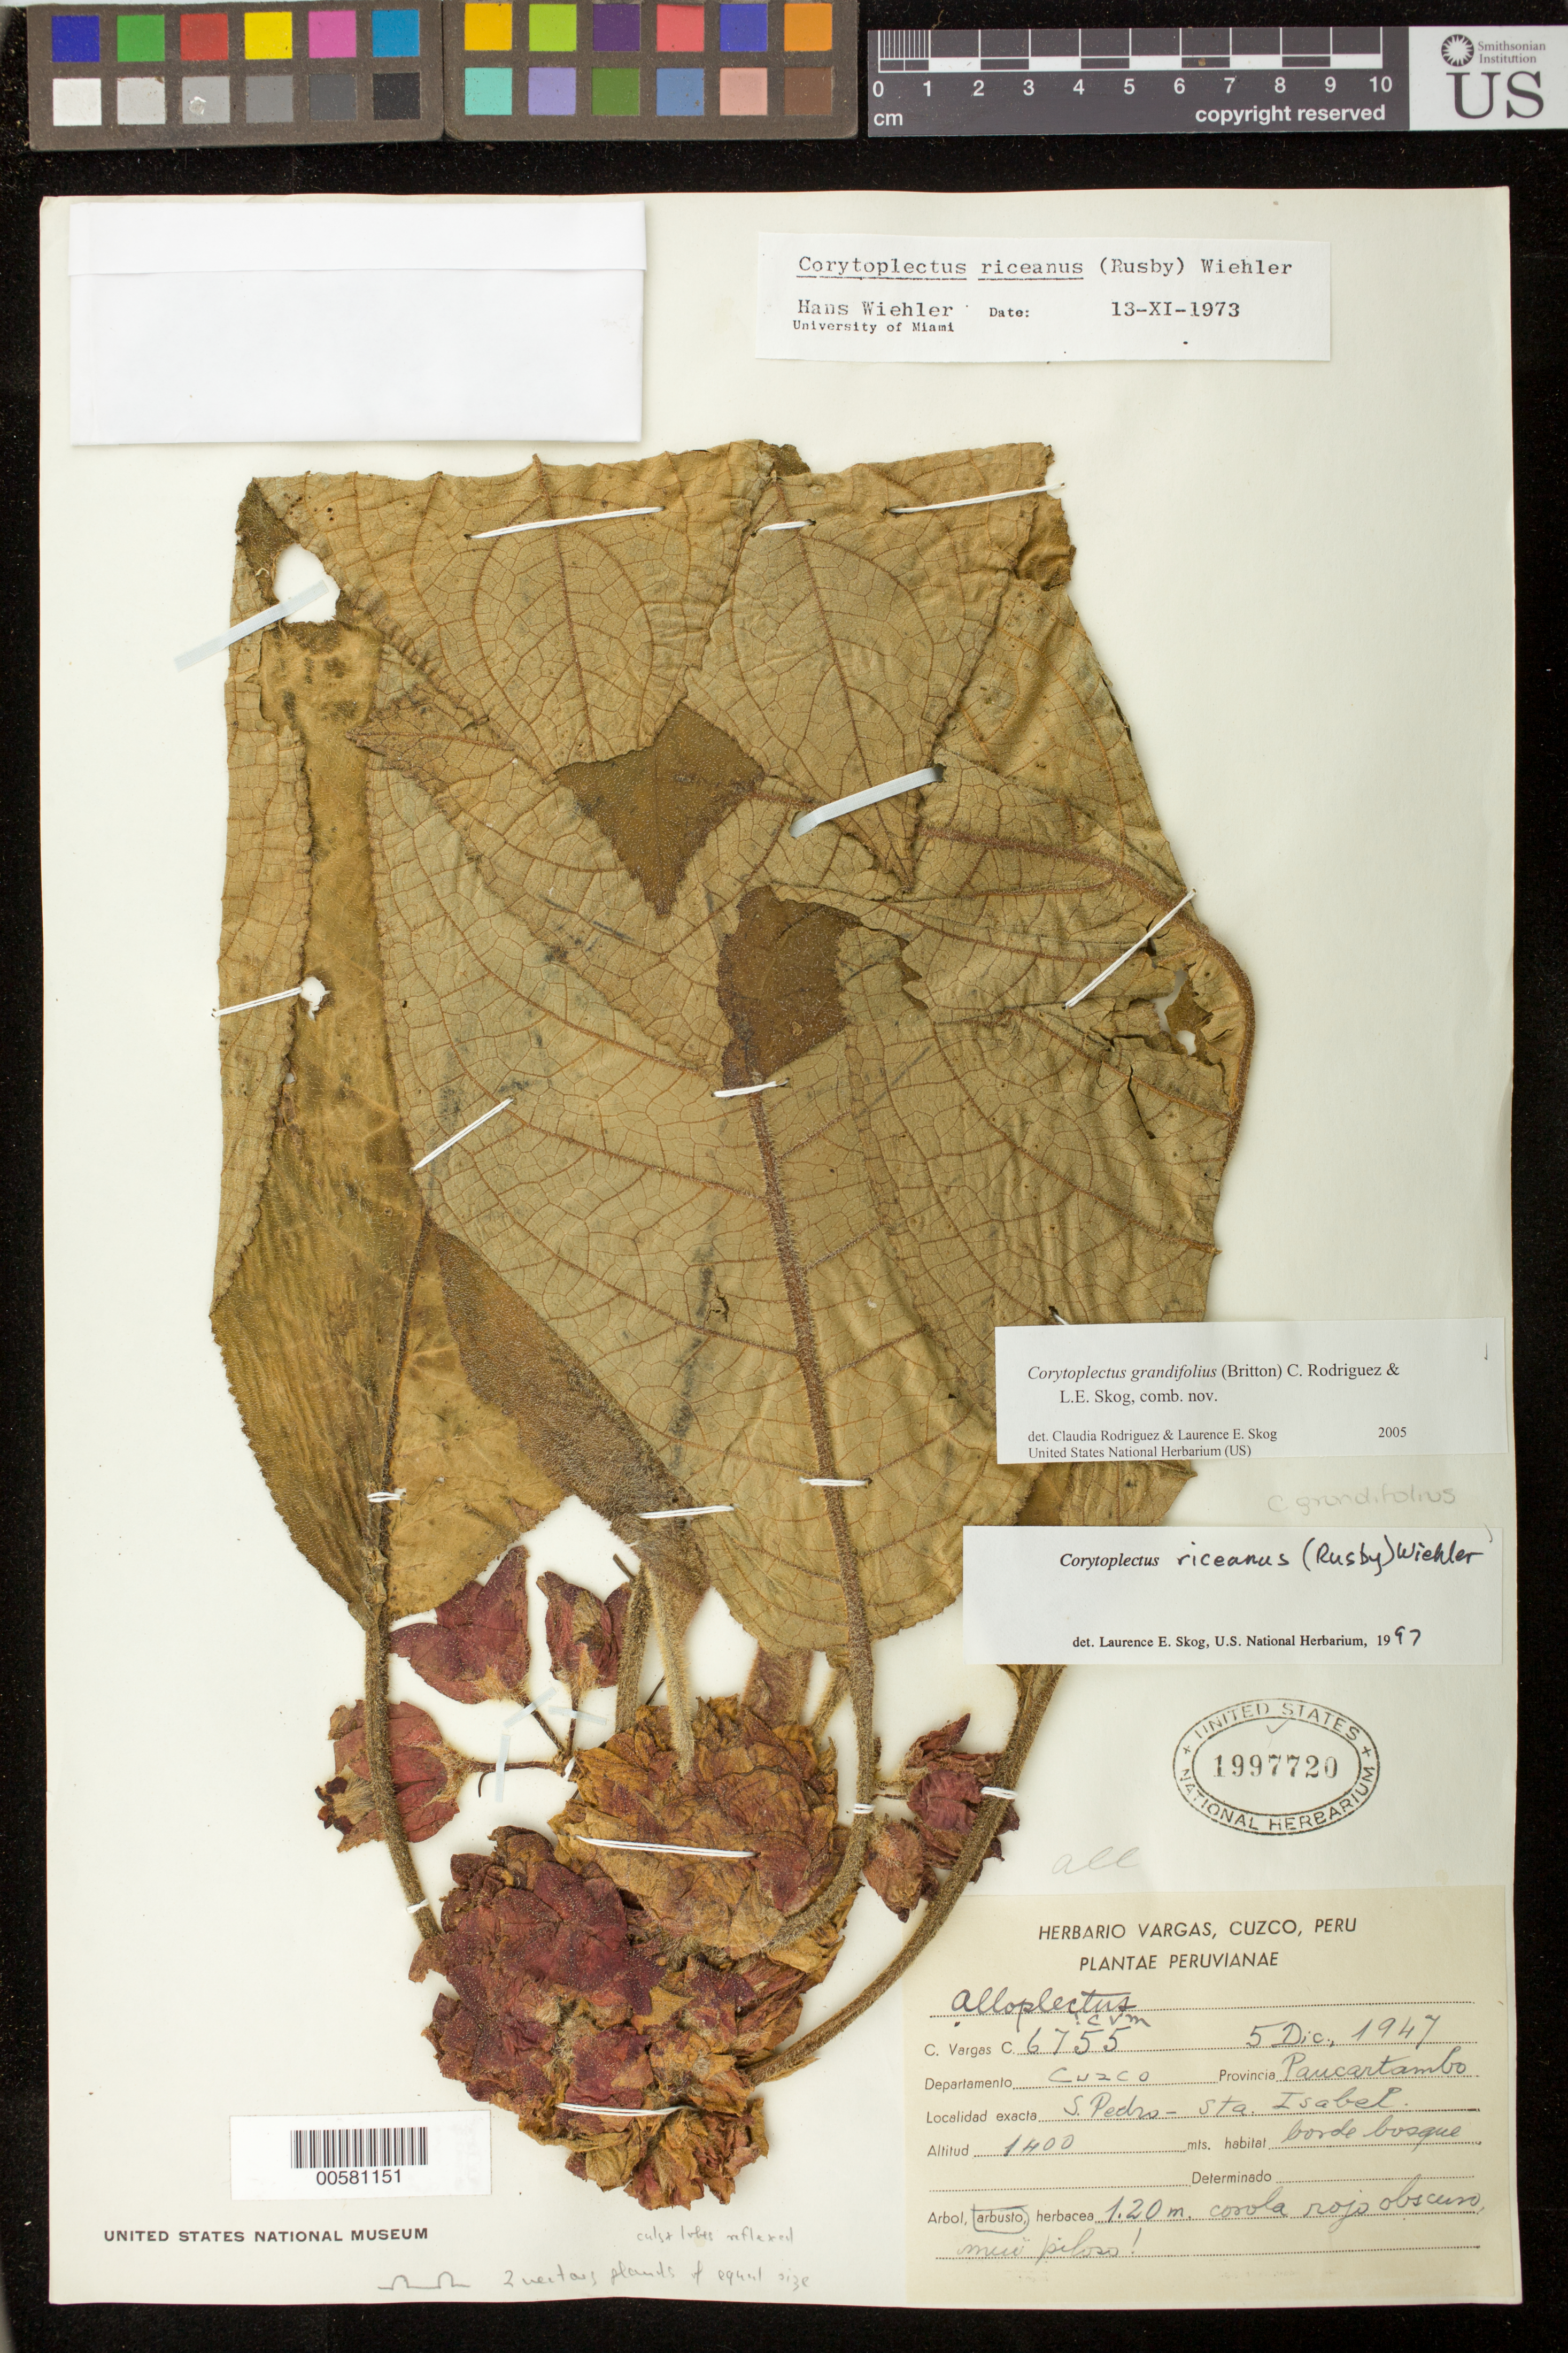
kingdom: Plantae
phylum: Tracheophyta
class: Magnoliopsida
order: Lamiales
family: Gesneriaceae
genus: Corytoplectus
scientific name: Corytoplectus grandifolius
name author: (Britton ex Rusby) Rodr.-Flores & L.E. Skog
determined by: Rodríguez-Flores, C. I.; Skog, L. E.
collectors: C. Vargas C.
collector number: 6755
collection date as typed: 05 Dec 1947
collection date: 1947-12-05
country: Peru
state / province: Cusco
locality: Prov. Paucartambo; S. Pedro - Sta. Isabel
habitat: Borde bosque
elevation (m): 1400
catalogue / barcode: US 1997720